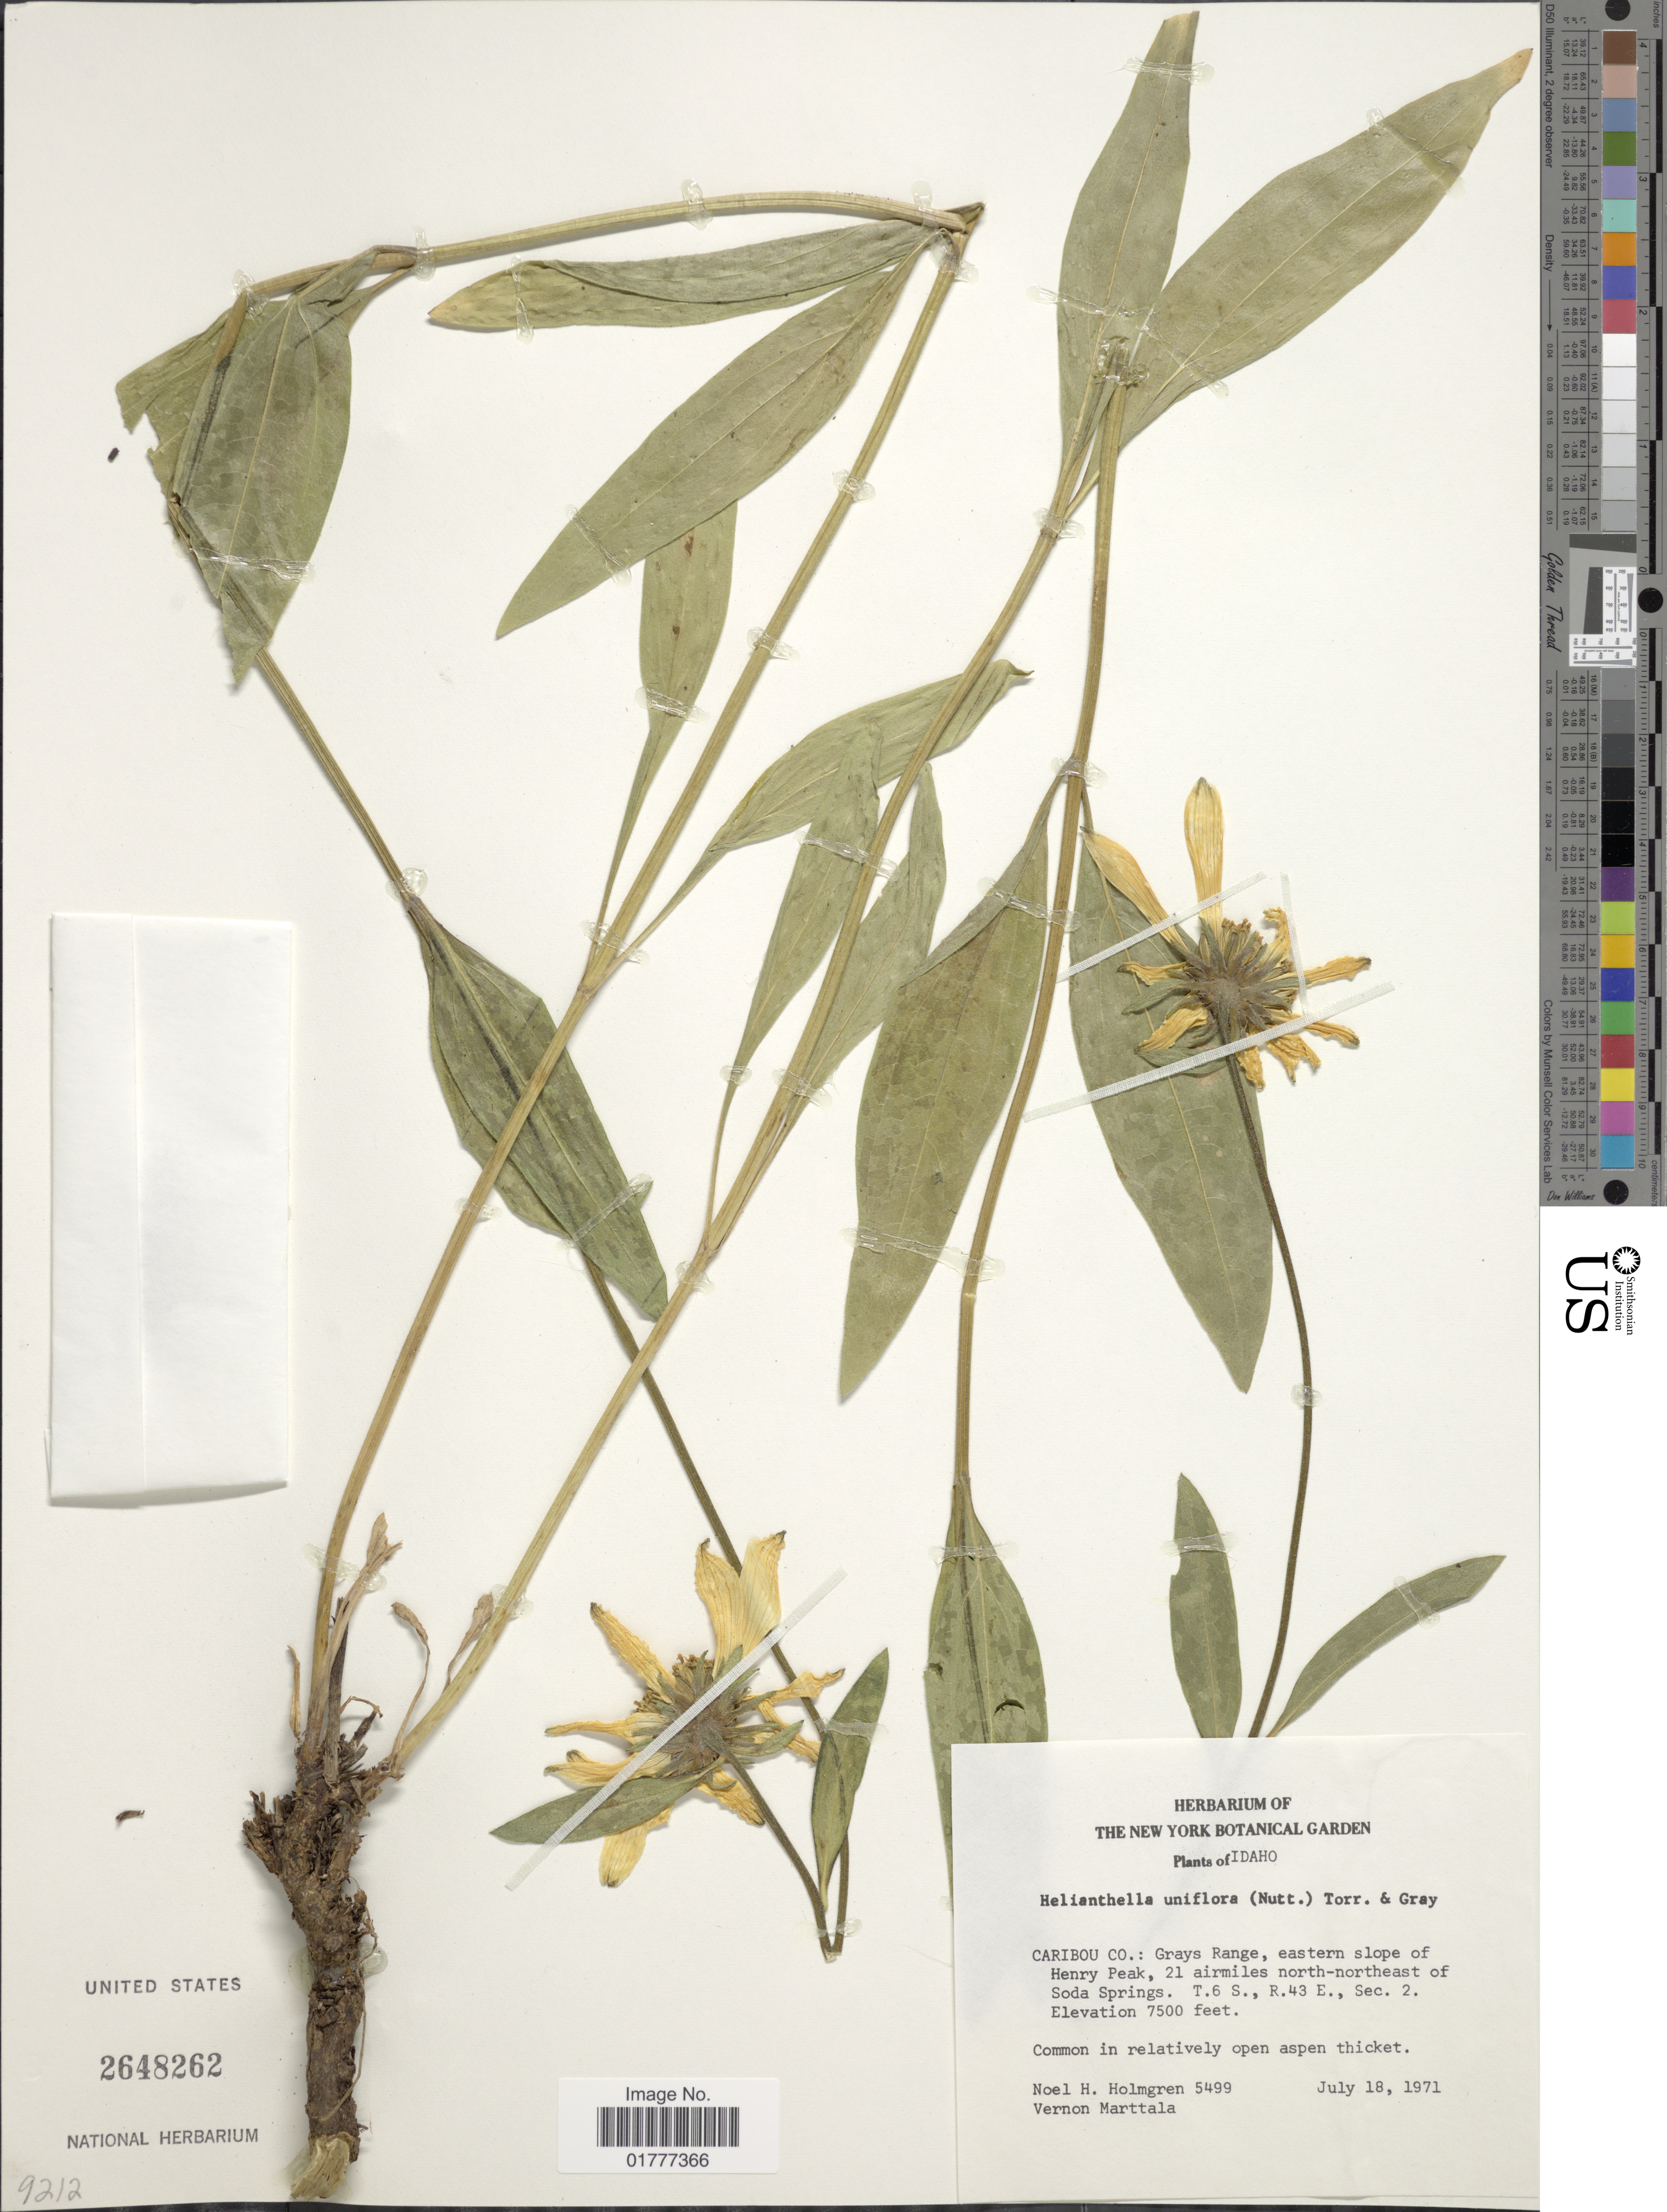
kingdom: Plantae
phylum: Tracheophyta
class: Magnoliopsida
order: Asterales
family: Asteraceae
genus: Helianthella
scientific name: Helianthella uniflora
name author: Torr. & A. Gray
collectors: N. H. Holmgren & V. Marttala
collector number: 5499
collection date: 1971-07-18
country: United States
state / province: Idaho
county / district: Caribou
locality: Grays Range, eastern slope of Henry Peak, 21 airmiles north-northeast of Soda Springs, T.6 S, R.43 E., Sec. 2.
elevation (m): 2286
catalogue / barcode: US 2648262